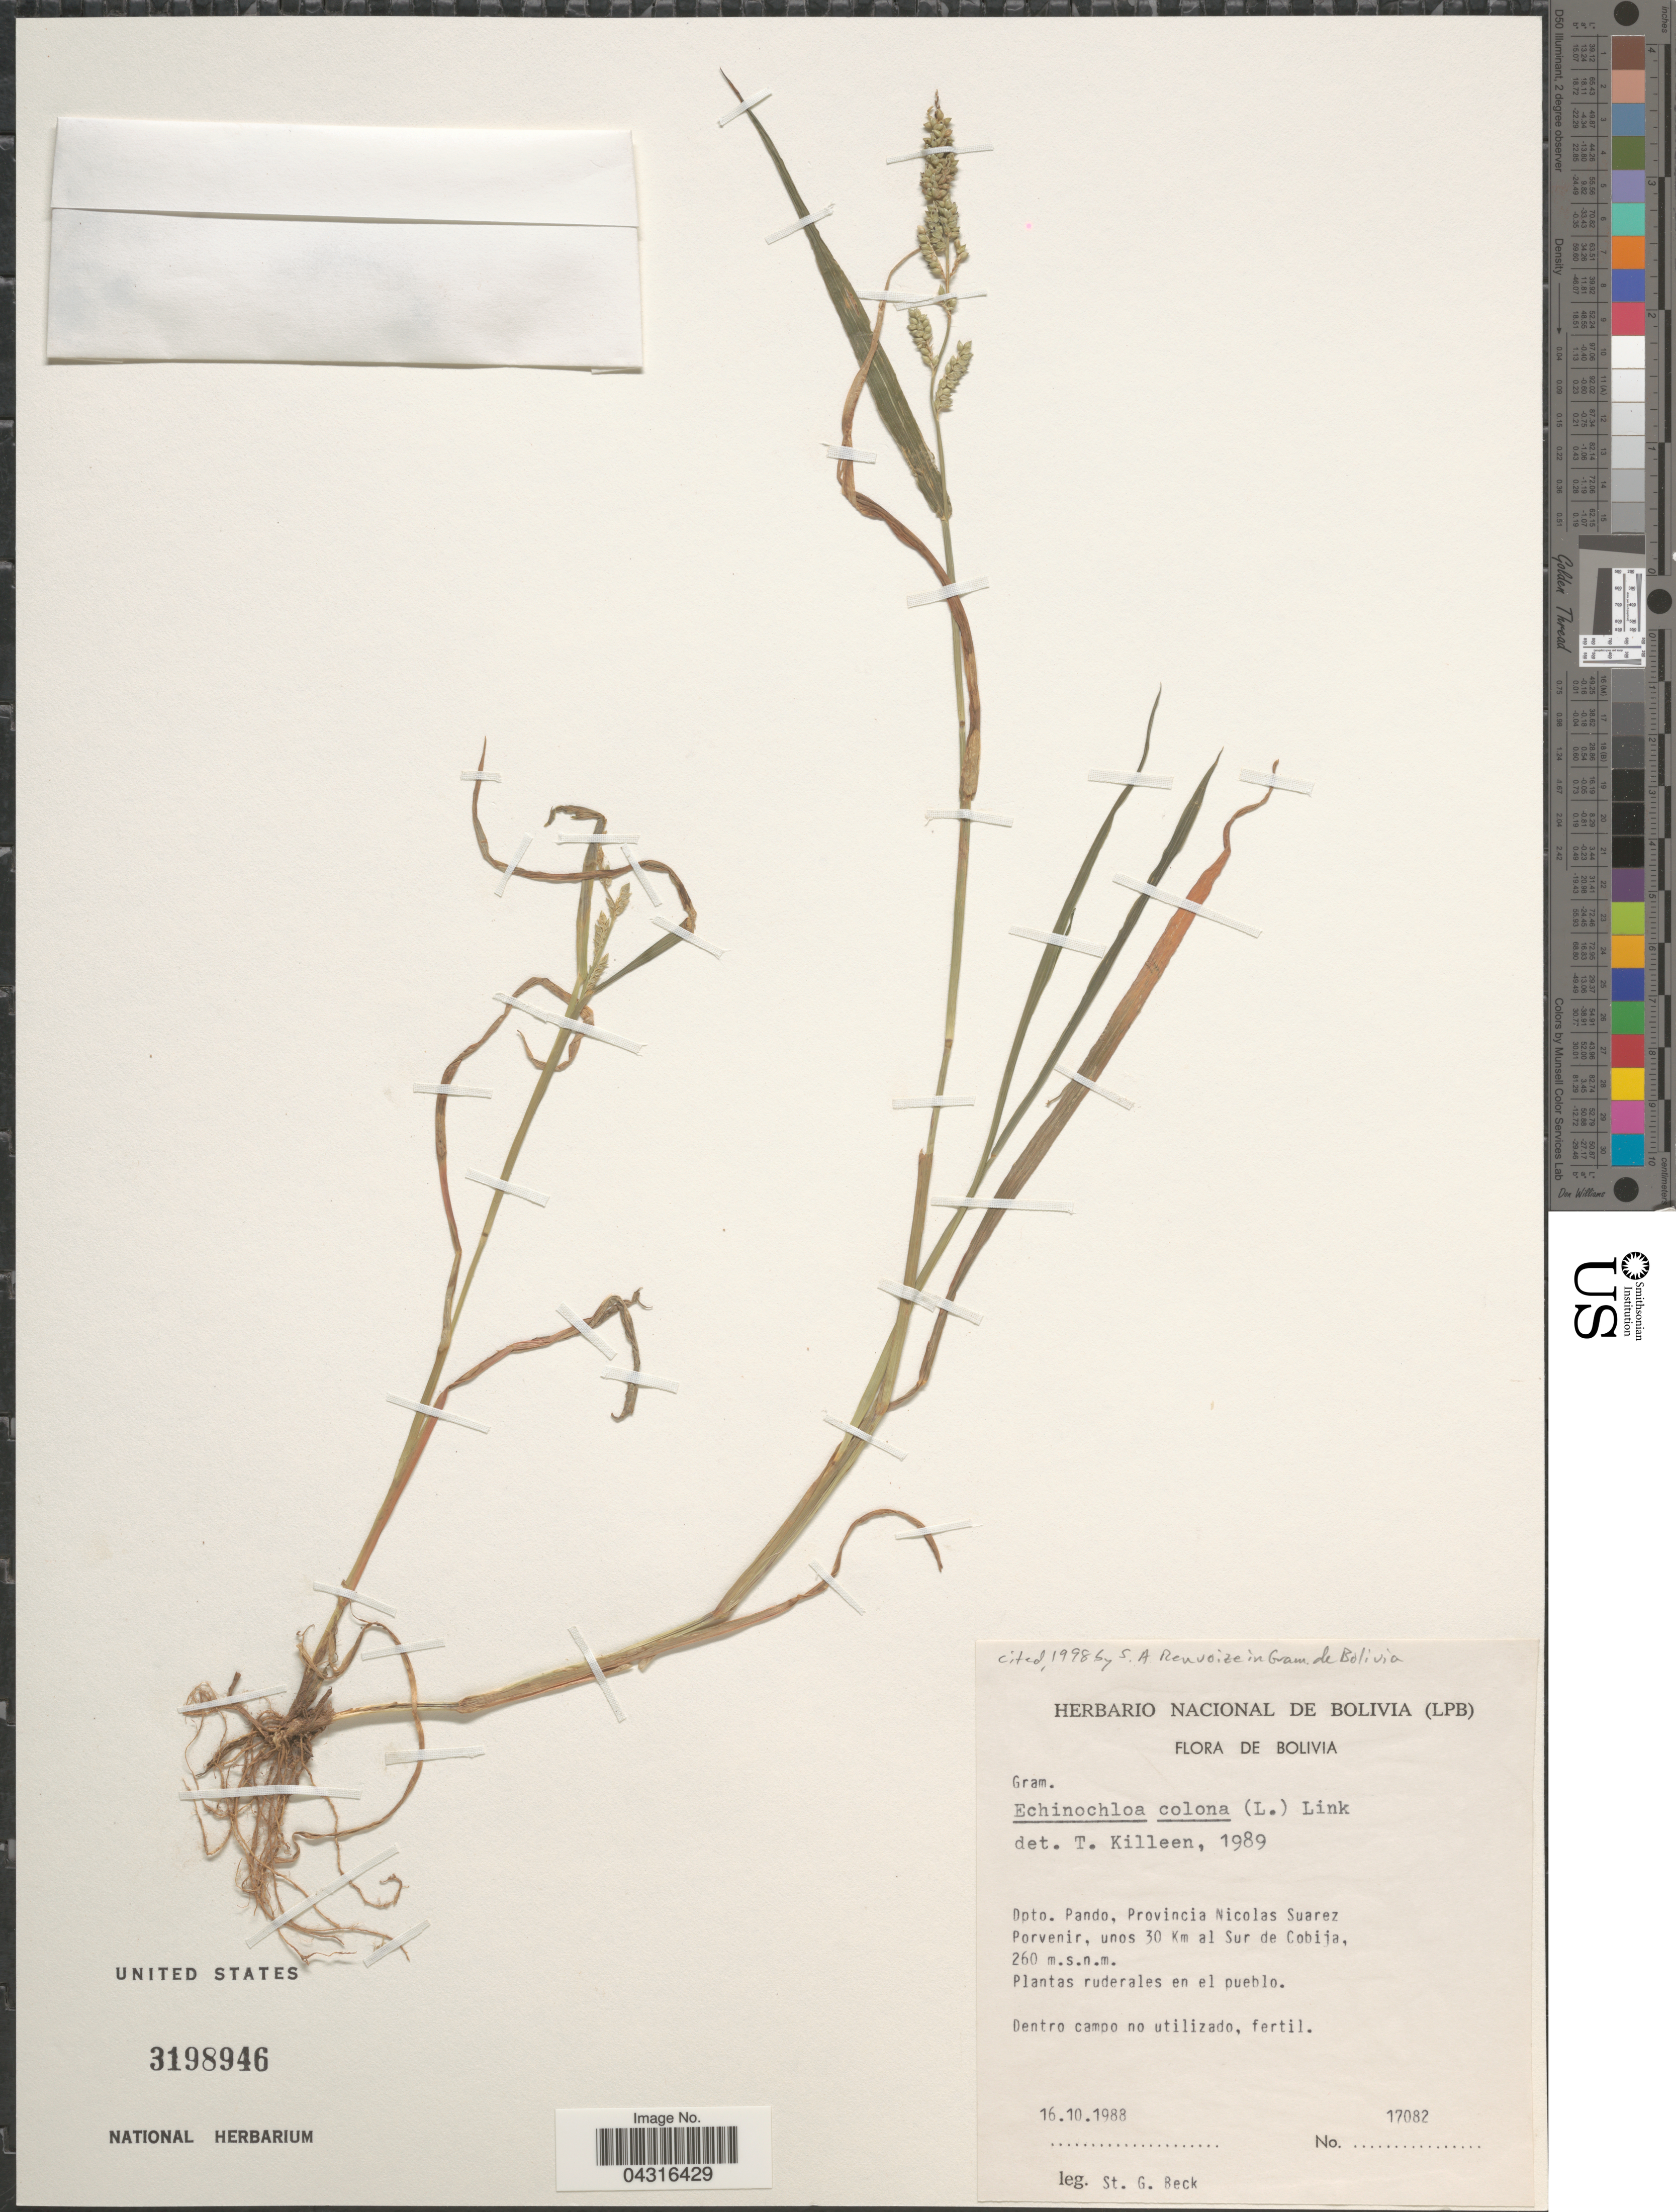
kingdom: Plantae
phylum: Tracheophyta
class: Liliopsida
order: Poales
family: Poaceae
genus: Echinochloa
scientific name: Echinochloa colona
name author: (L.) Link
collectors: S. G. Beck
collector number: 17082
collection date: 1988-10-16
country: Bolivia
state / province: Pando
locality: Dpto. Pando, Provincia Nicolas Suarez Porvenis, unos 30 Km al Sur de Cobija.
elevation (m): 260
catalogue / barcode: US 3198946